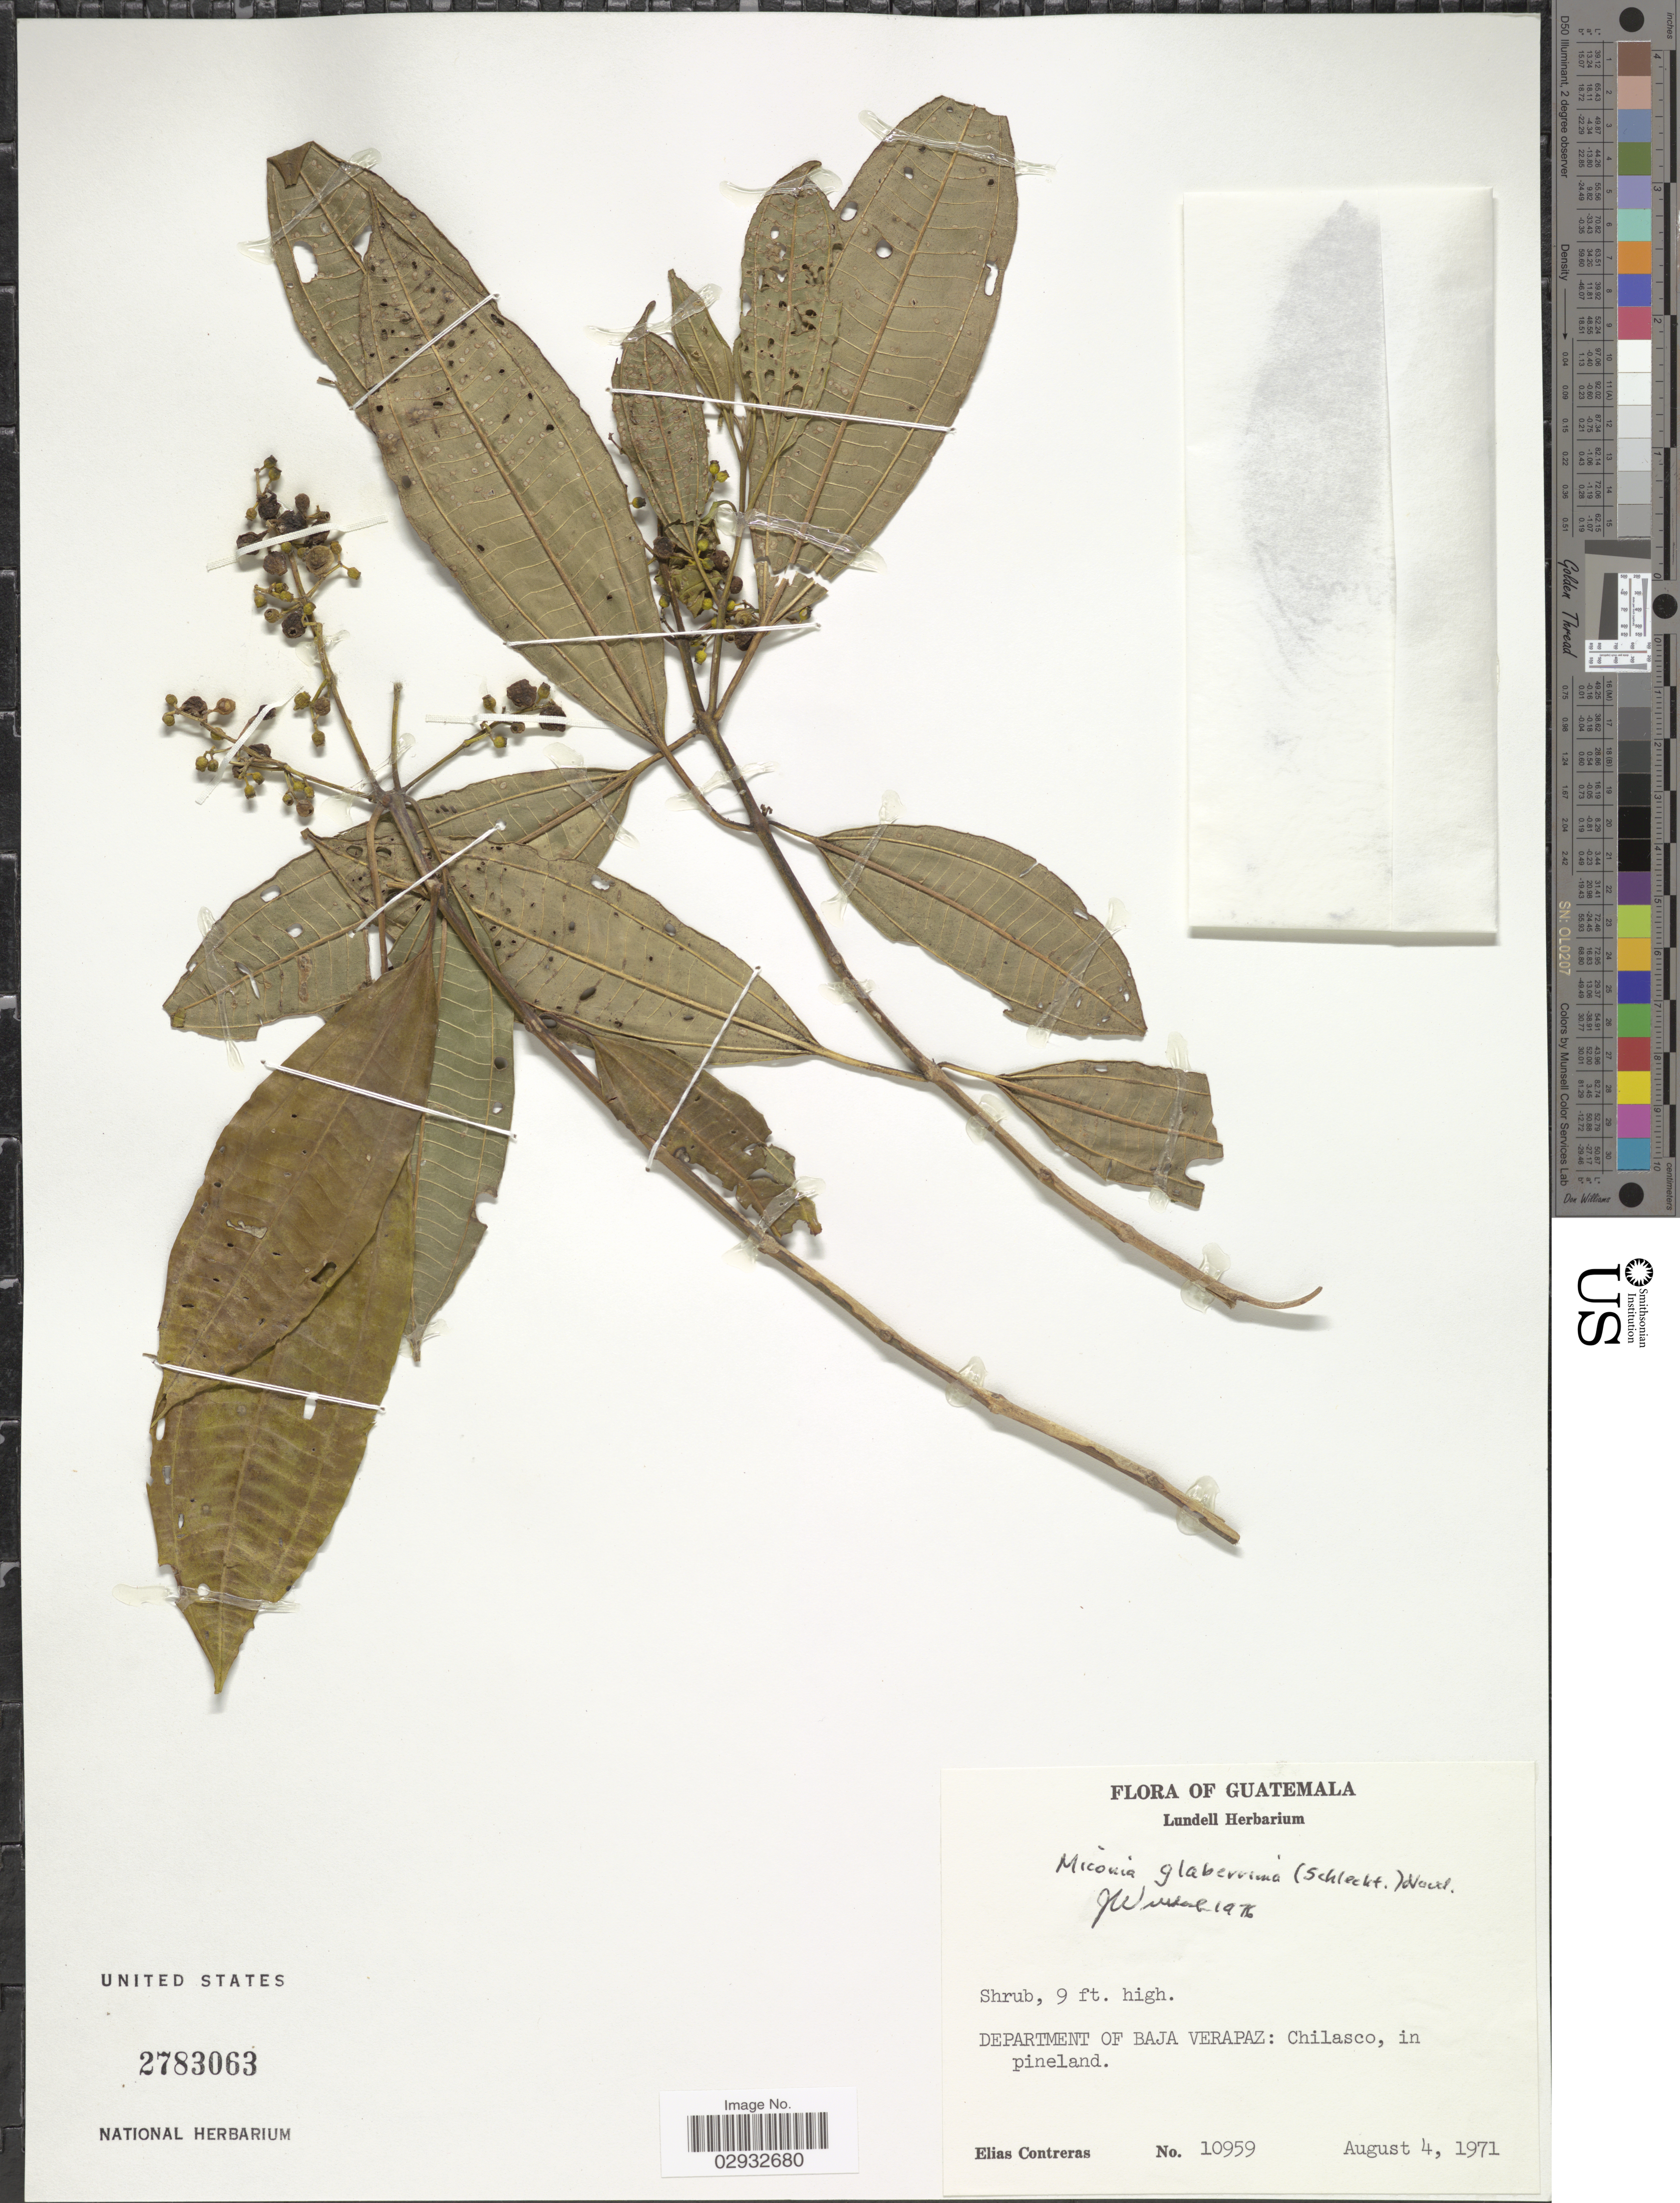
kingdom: Plantae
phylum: Tracheophyta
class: Magnoliopsida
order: Myrtales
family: Melastomataceae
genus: Miconia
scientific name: Miconia glaberrima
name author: (Schltdl.) Naudin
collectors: E. Contreras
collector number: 10959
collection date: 1971-08-04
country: Guatemala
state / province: Baja Verapaz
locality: Department of Baja Verapaz: Chilasco.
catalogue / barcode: US 2783063